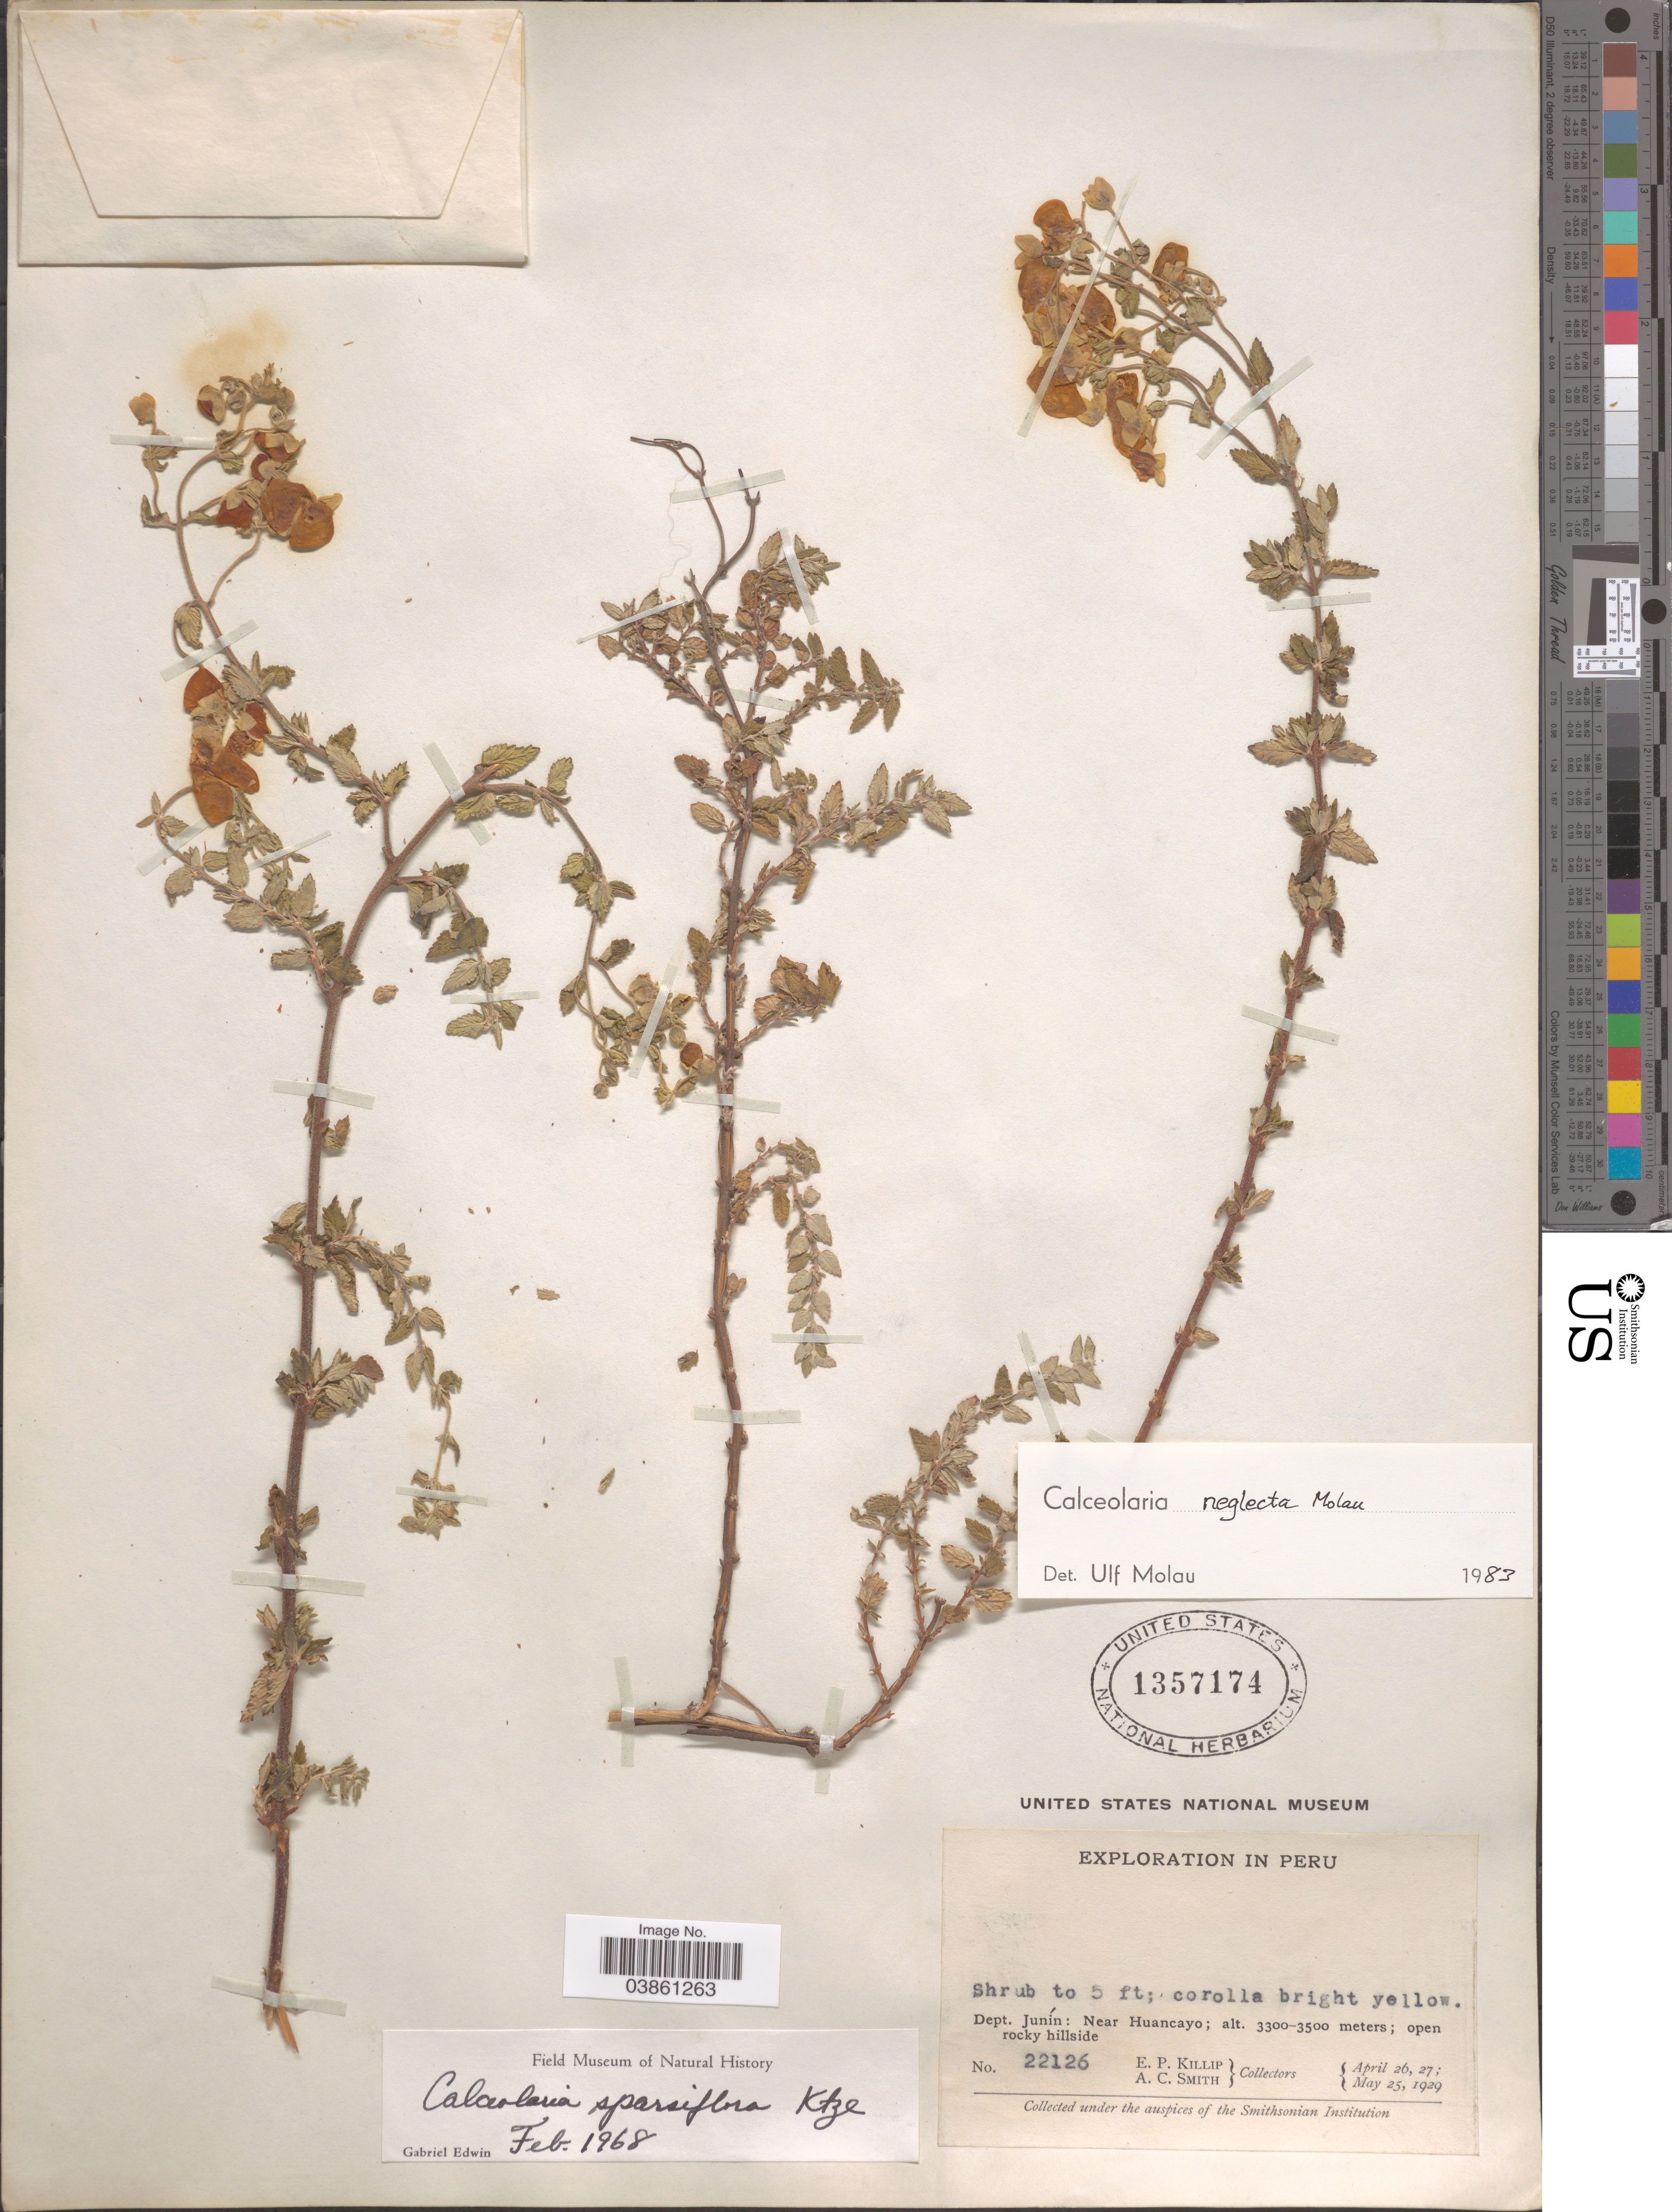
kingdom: Plantae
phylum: Tracheophyta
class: Magnoliopsida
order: Lamiales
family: Calceolariaceae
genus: Calceolaria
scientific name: Calceolaria neglecta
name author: Molau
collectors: E. P. Killip & A. C. Smith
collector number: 22126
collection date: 1929-04-26/1929-05-25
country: Peru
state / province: Junín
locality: Dept. Junín: Near Huancayo.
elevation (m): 3300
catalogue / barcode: US 1357174